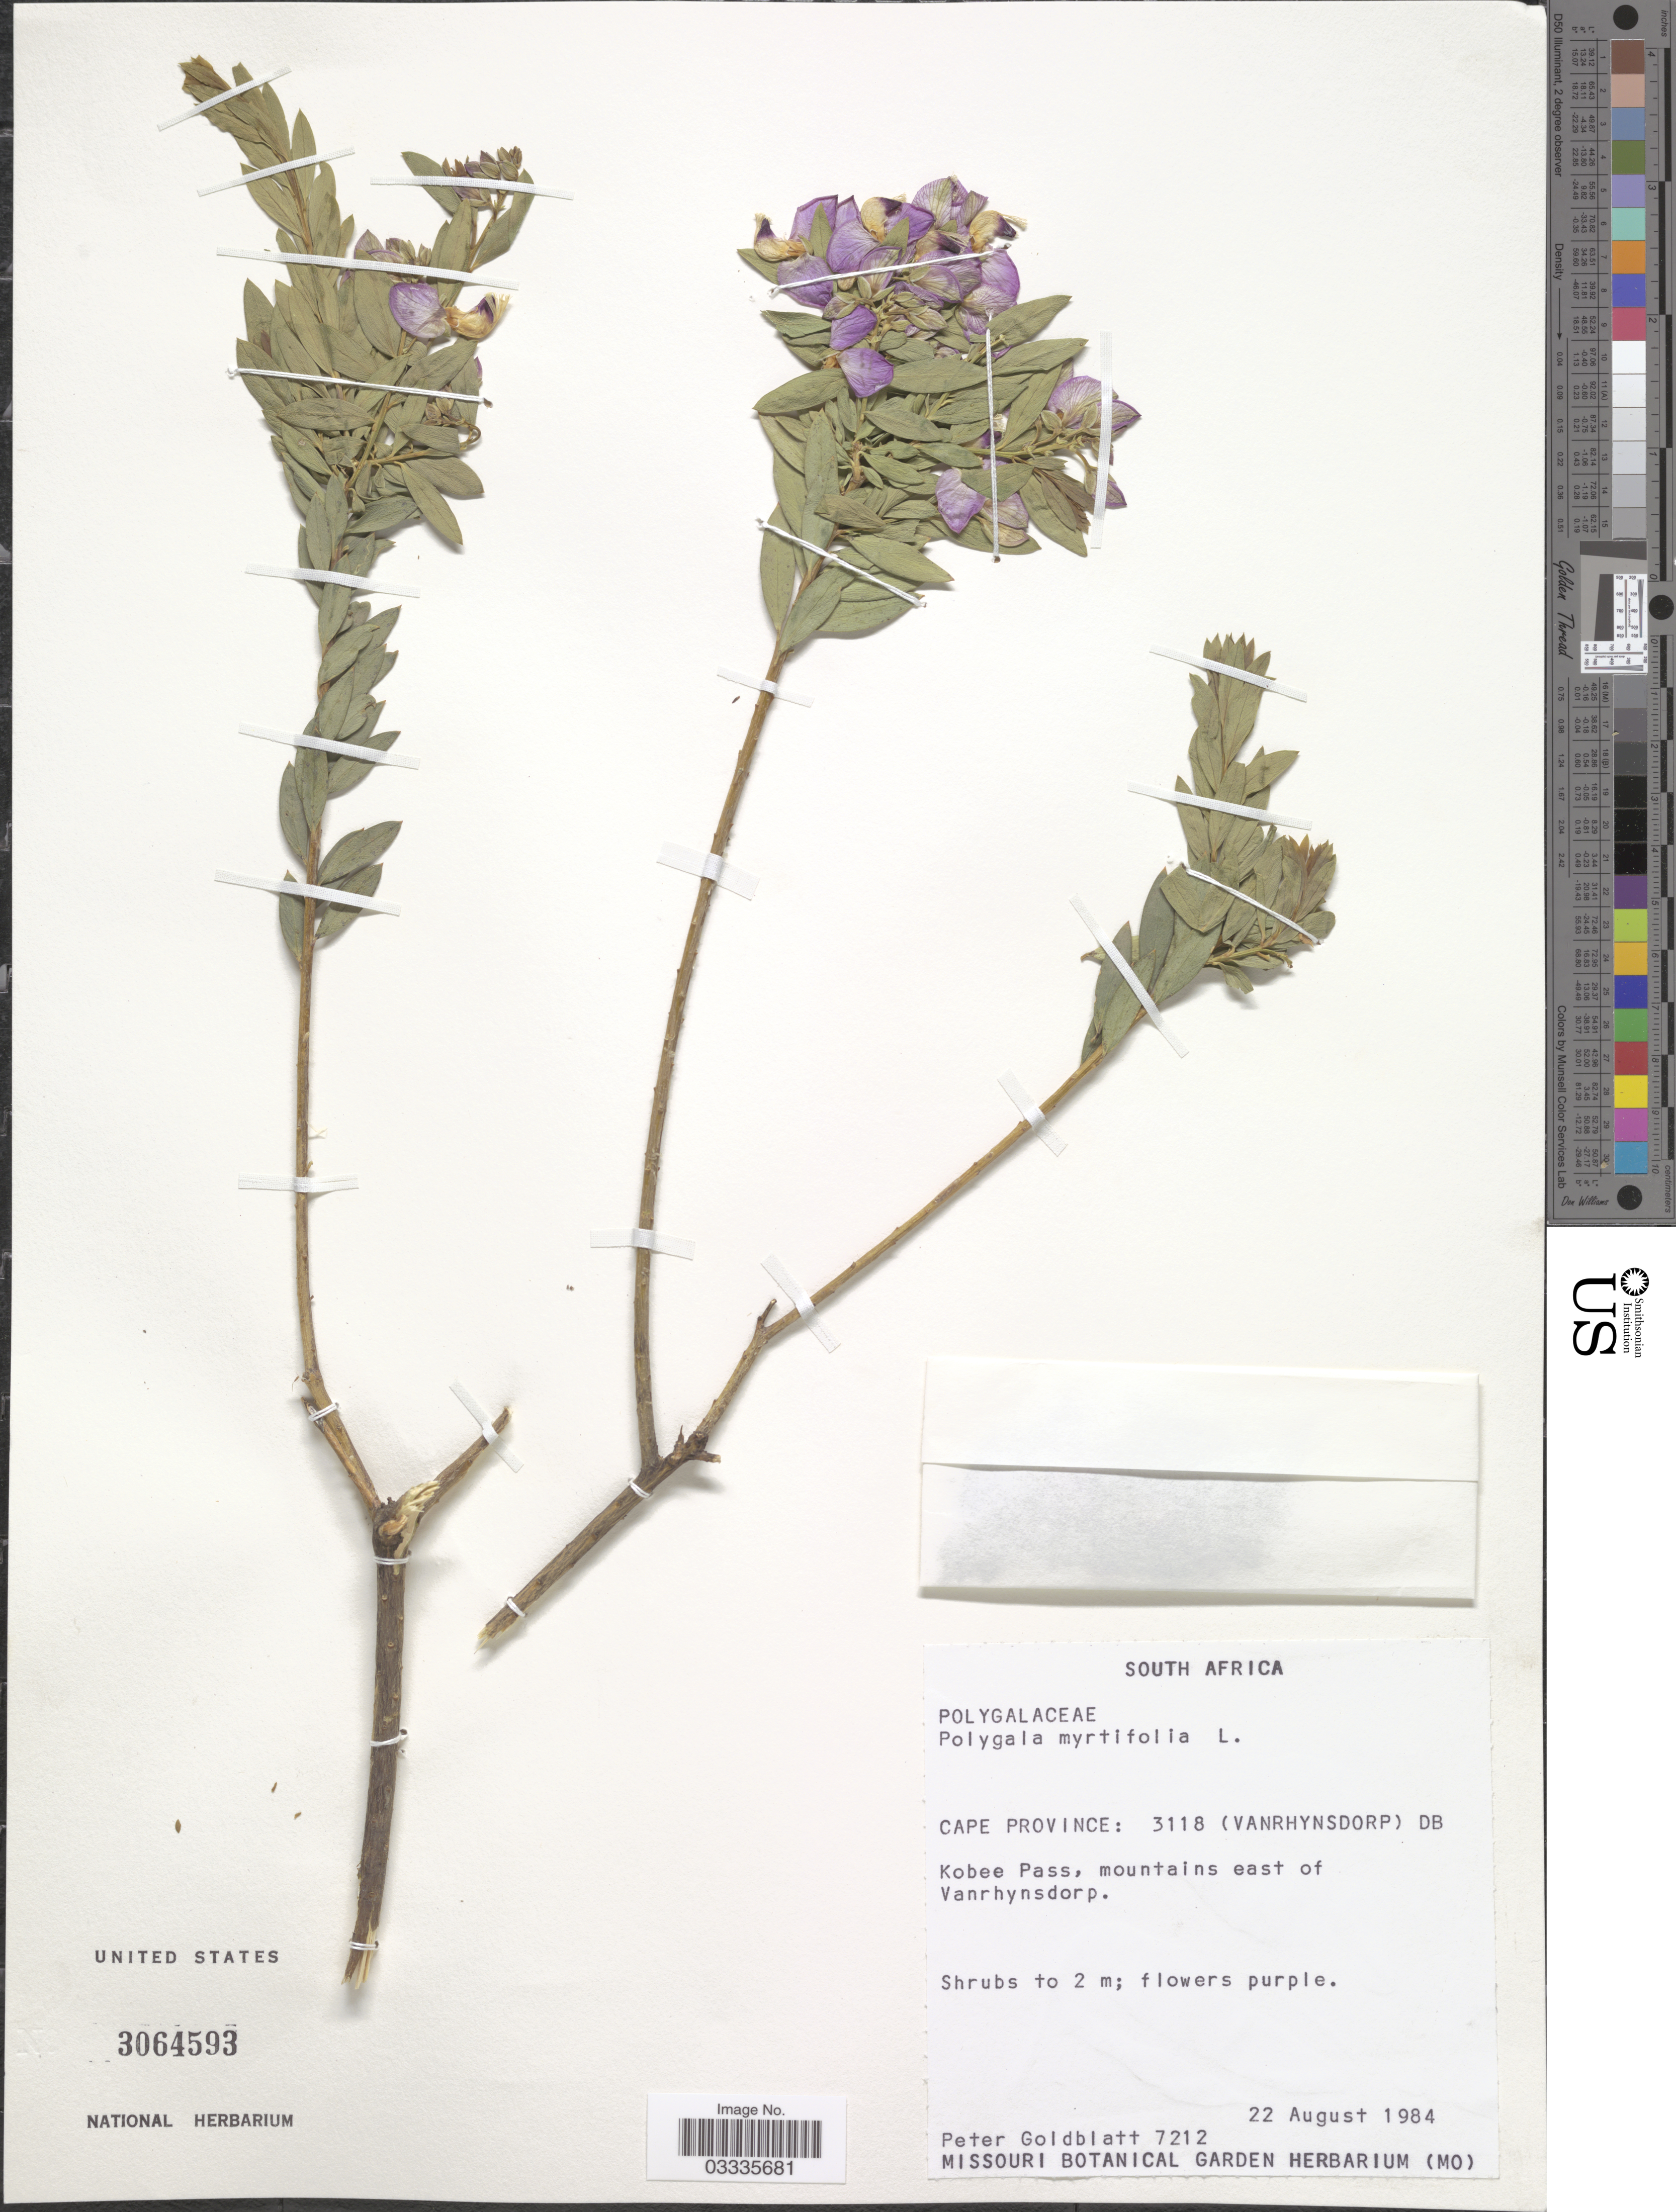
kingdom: Plantae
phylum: Tracheophyta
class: Magnoliopsida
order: Fabales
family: Polygalaceae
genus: Polygala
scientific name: Polygala myrtifolia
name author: L.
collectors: P. Goldblatt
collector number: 7212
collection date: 1984-08-22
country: South Africa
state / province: Western Cape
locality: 3118 (Vanrhynsdorp) DB Kobee Pass, mountains east of Vanrhynsdorp.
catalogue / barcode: US 3064593